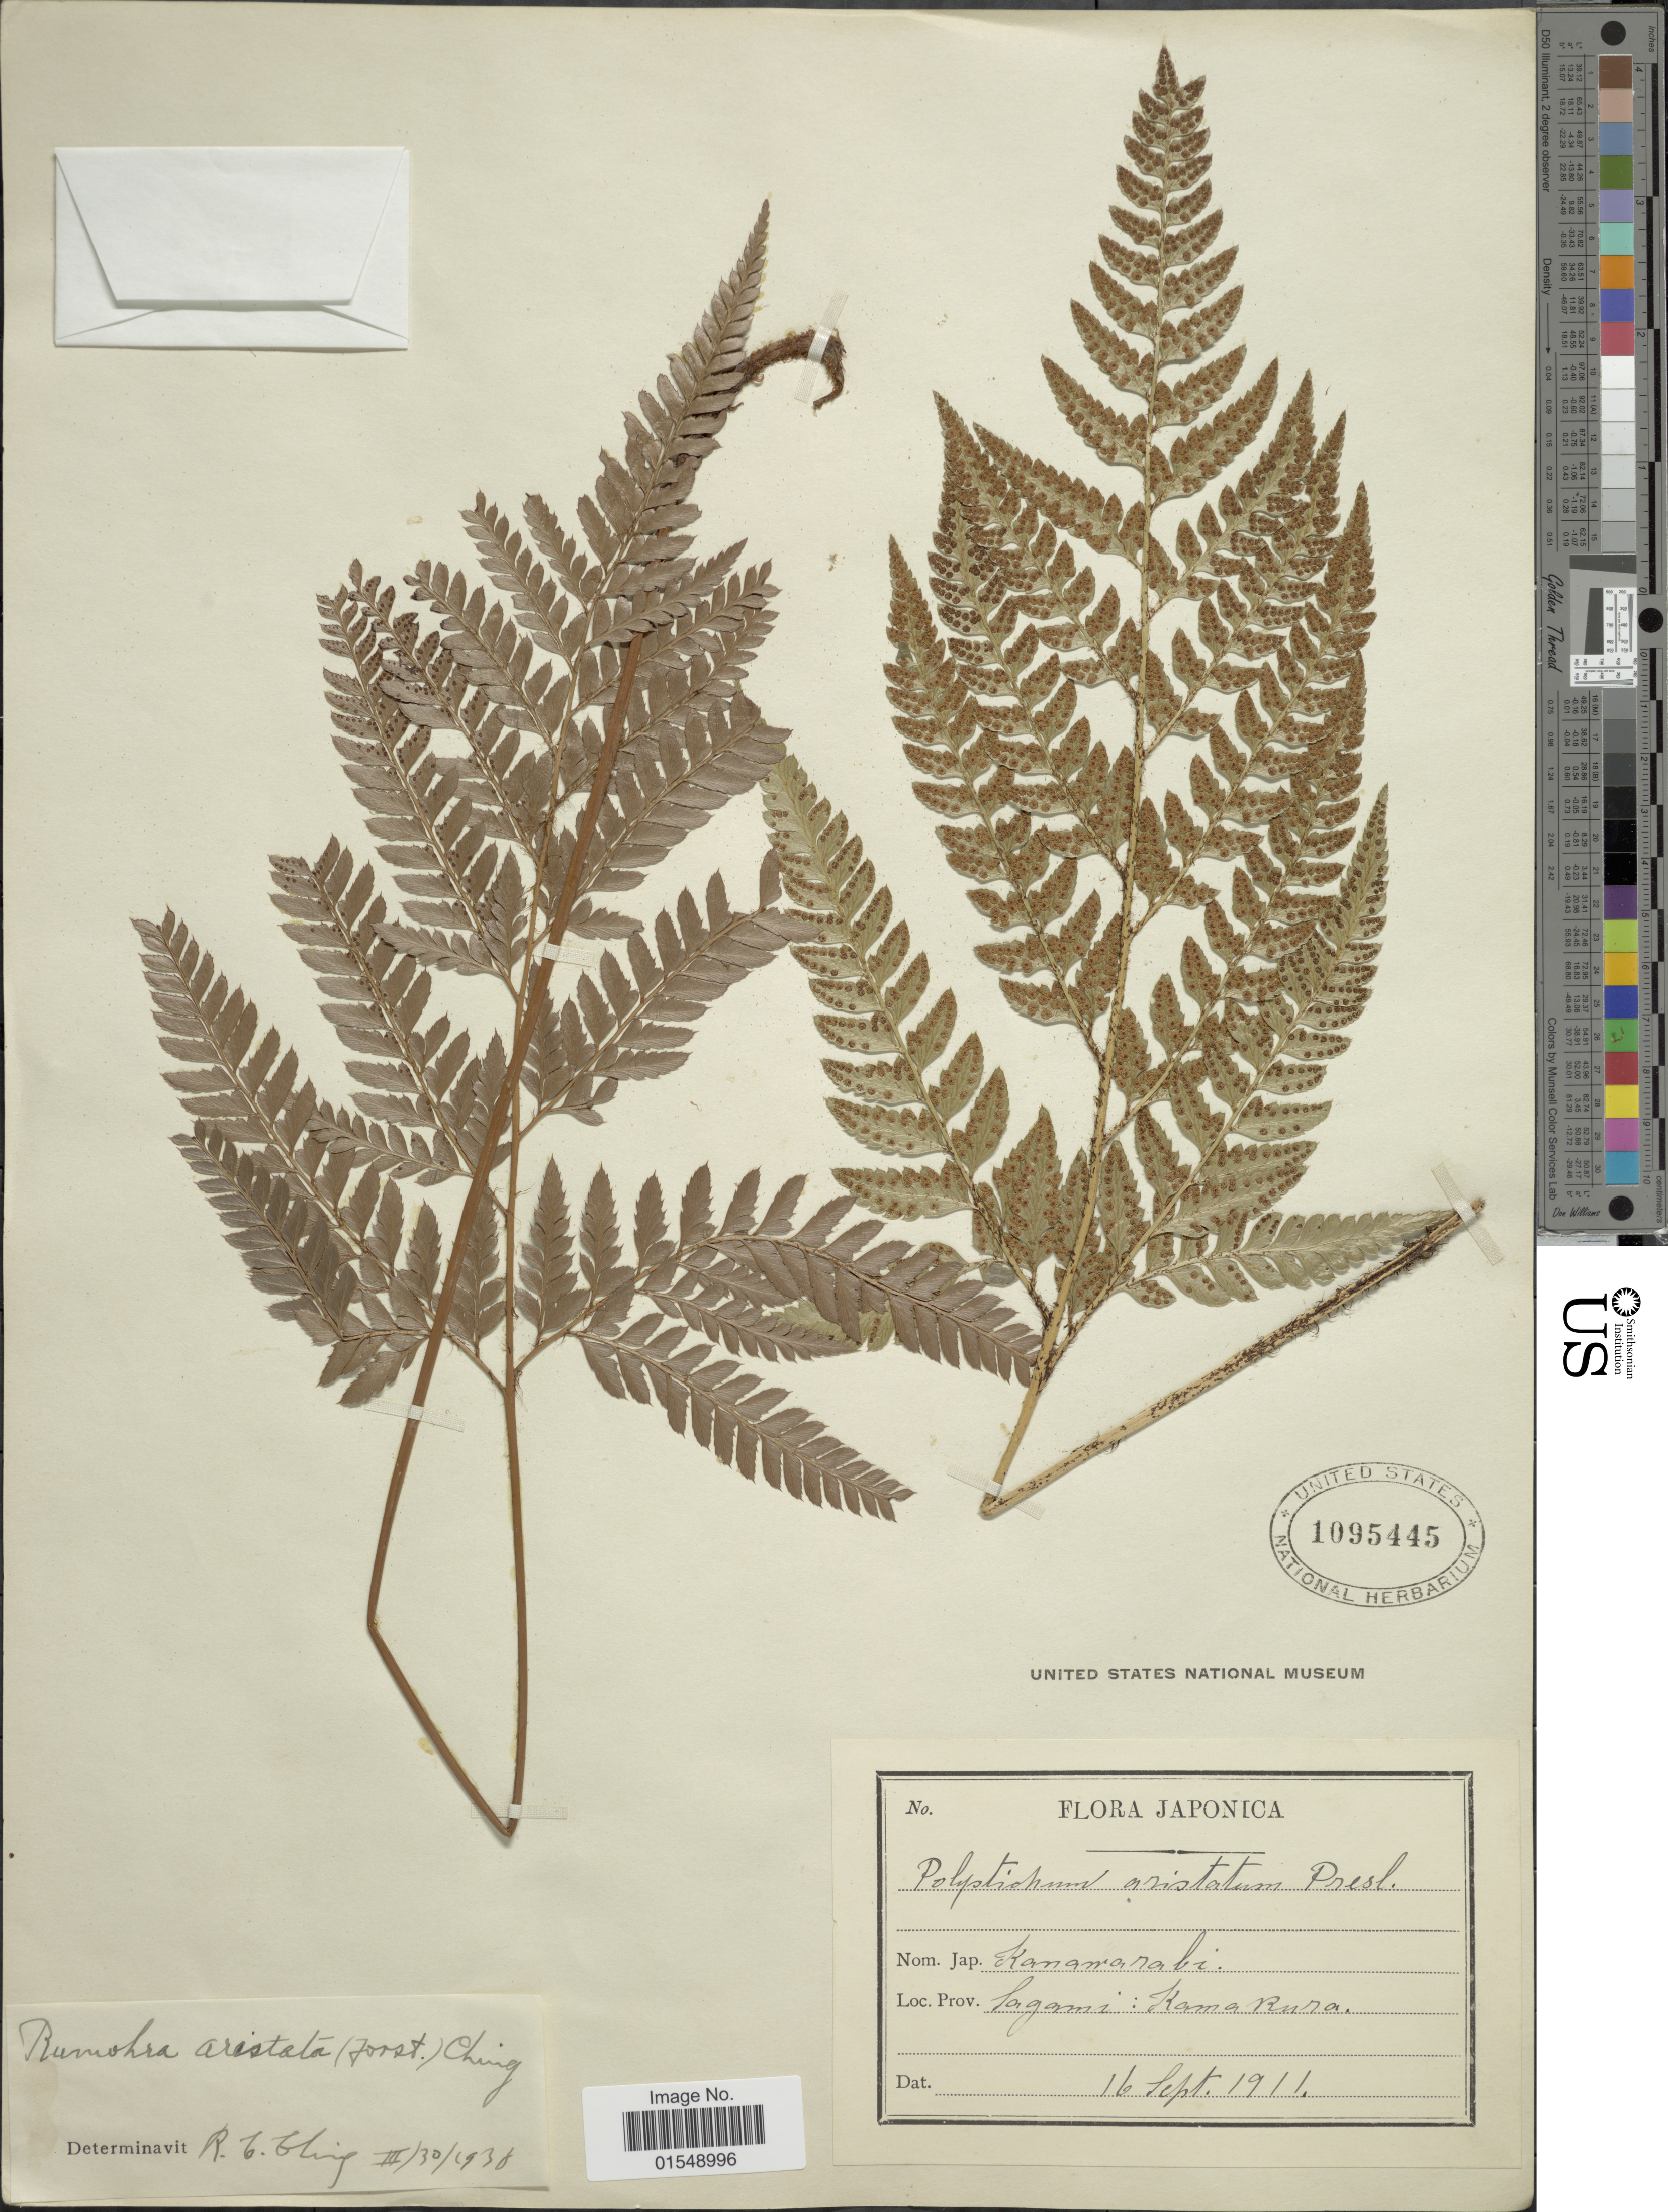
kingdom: Plantae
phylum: Tracheophyta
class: Polypodiopsida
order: Polypodiales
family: Dryopteridaceae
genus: Arachniodes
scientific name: Arachniodes aristata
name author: (G. Forst.) Tindale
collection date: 1911-09-16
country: Japan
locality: Kanamarabi, Sagami: Kamakura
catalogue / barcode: US 1095445